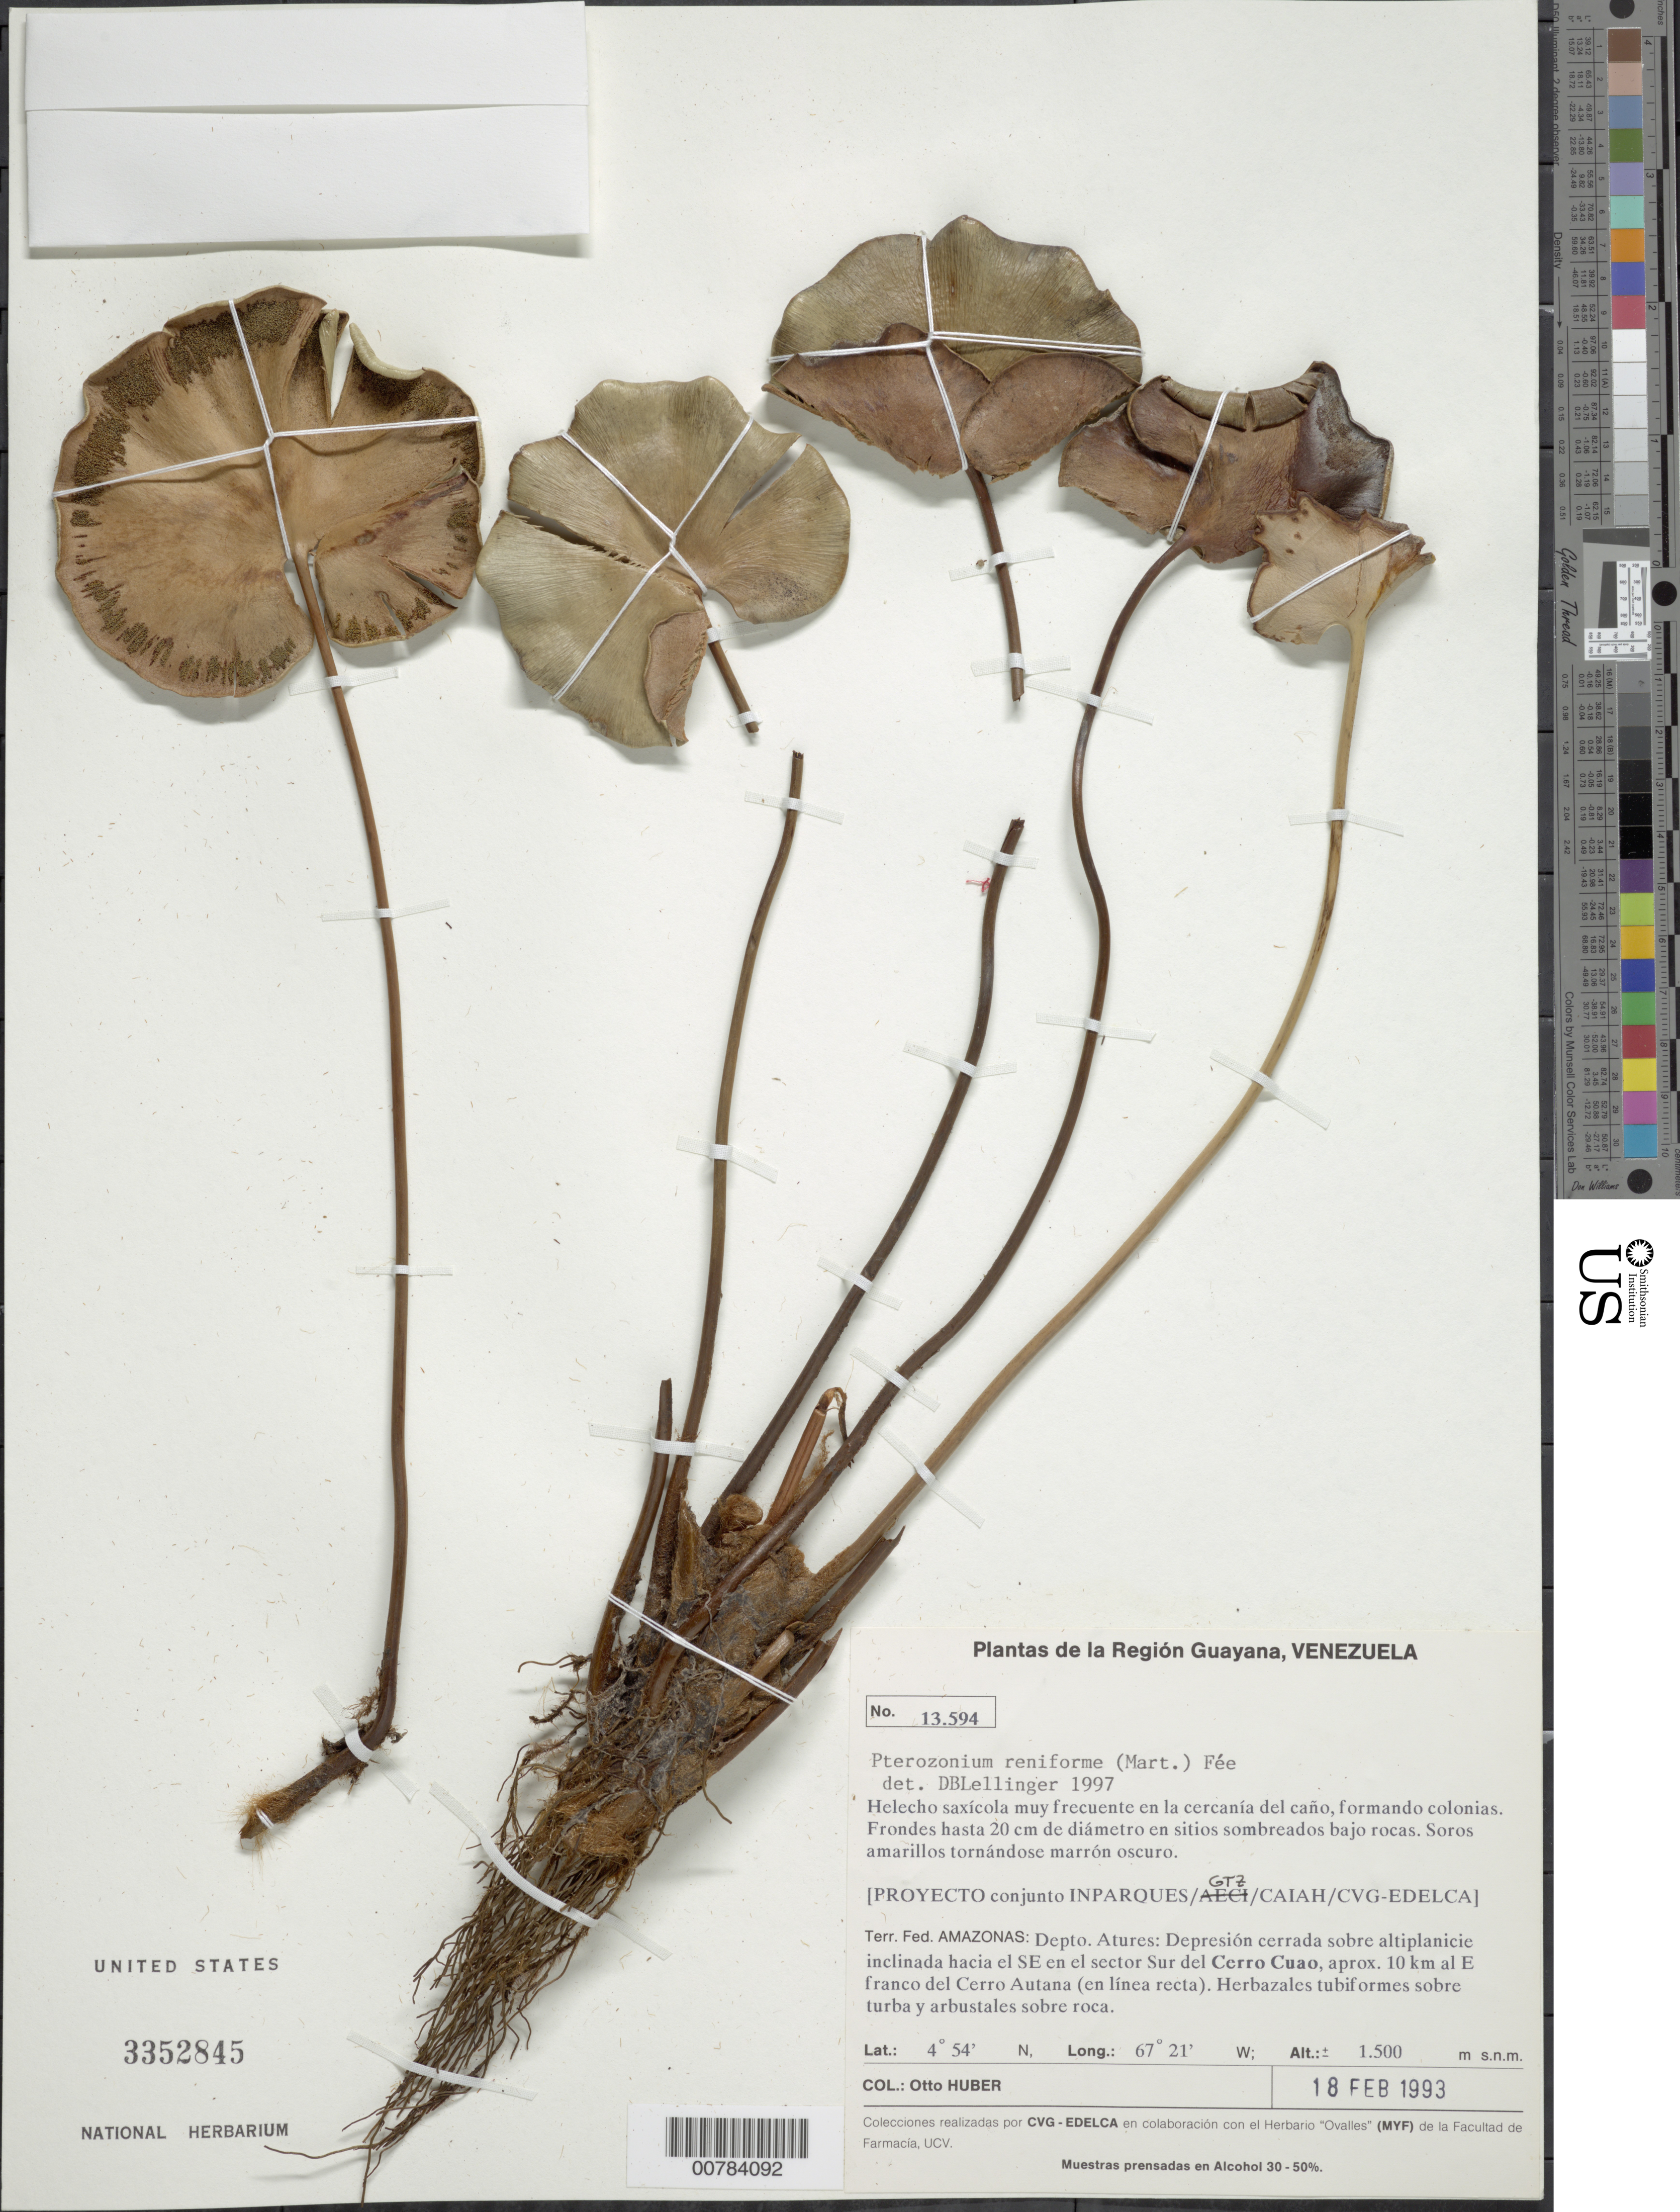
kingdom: Plantae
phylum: Tracheophyta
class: Polypodiopsida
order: Polypodiales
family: Pteridaceae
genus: Pterozonium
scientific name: Pterozonium reniforme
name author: (Mart.) Fée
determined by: Lellinger, David B., (BOT), Smithsonian Institution - National Museum of Natural History (UNITED STATES)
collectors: O. Huber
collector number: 13594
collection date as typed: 18-Feb-93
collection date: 1993-02-18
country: Venezuela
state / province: Amazonas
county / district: Atures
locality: Cerro Cuao, SE sector S, approx. 10 km al N del Cerro Autana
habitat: Herbazales tubiformes sobre turba y arbustales sobre roca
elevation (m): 1500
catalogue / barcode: US 3352845